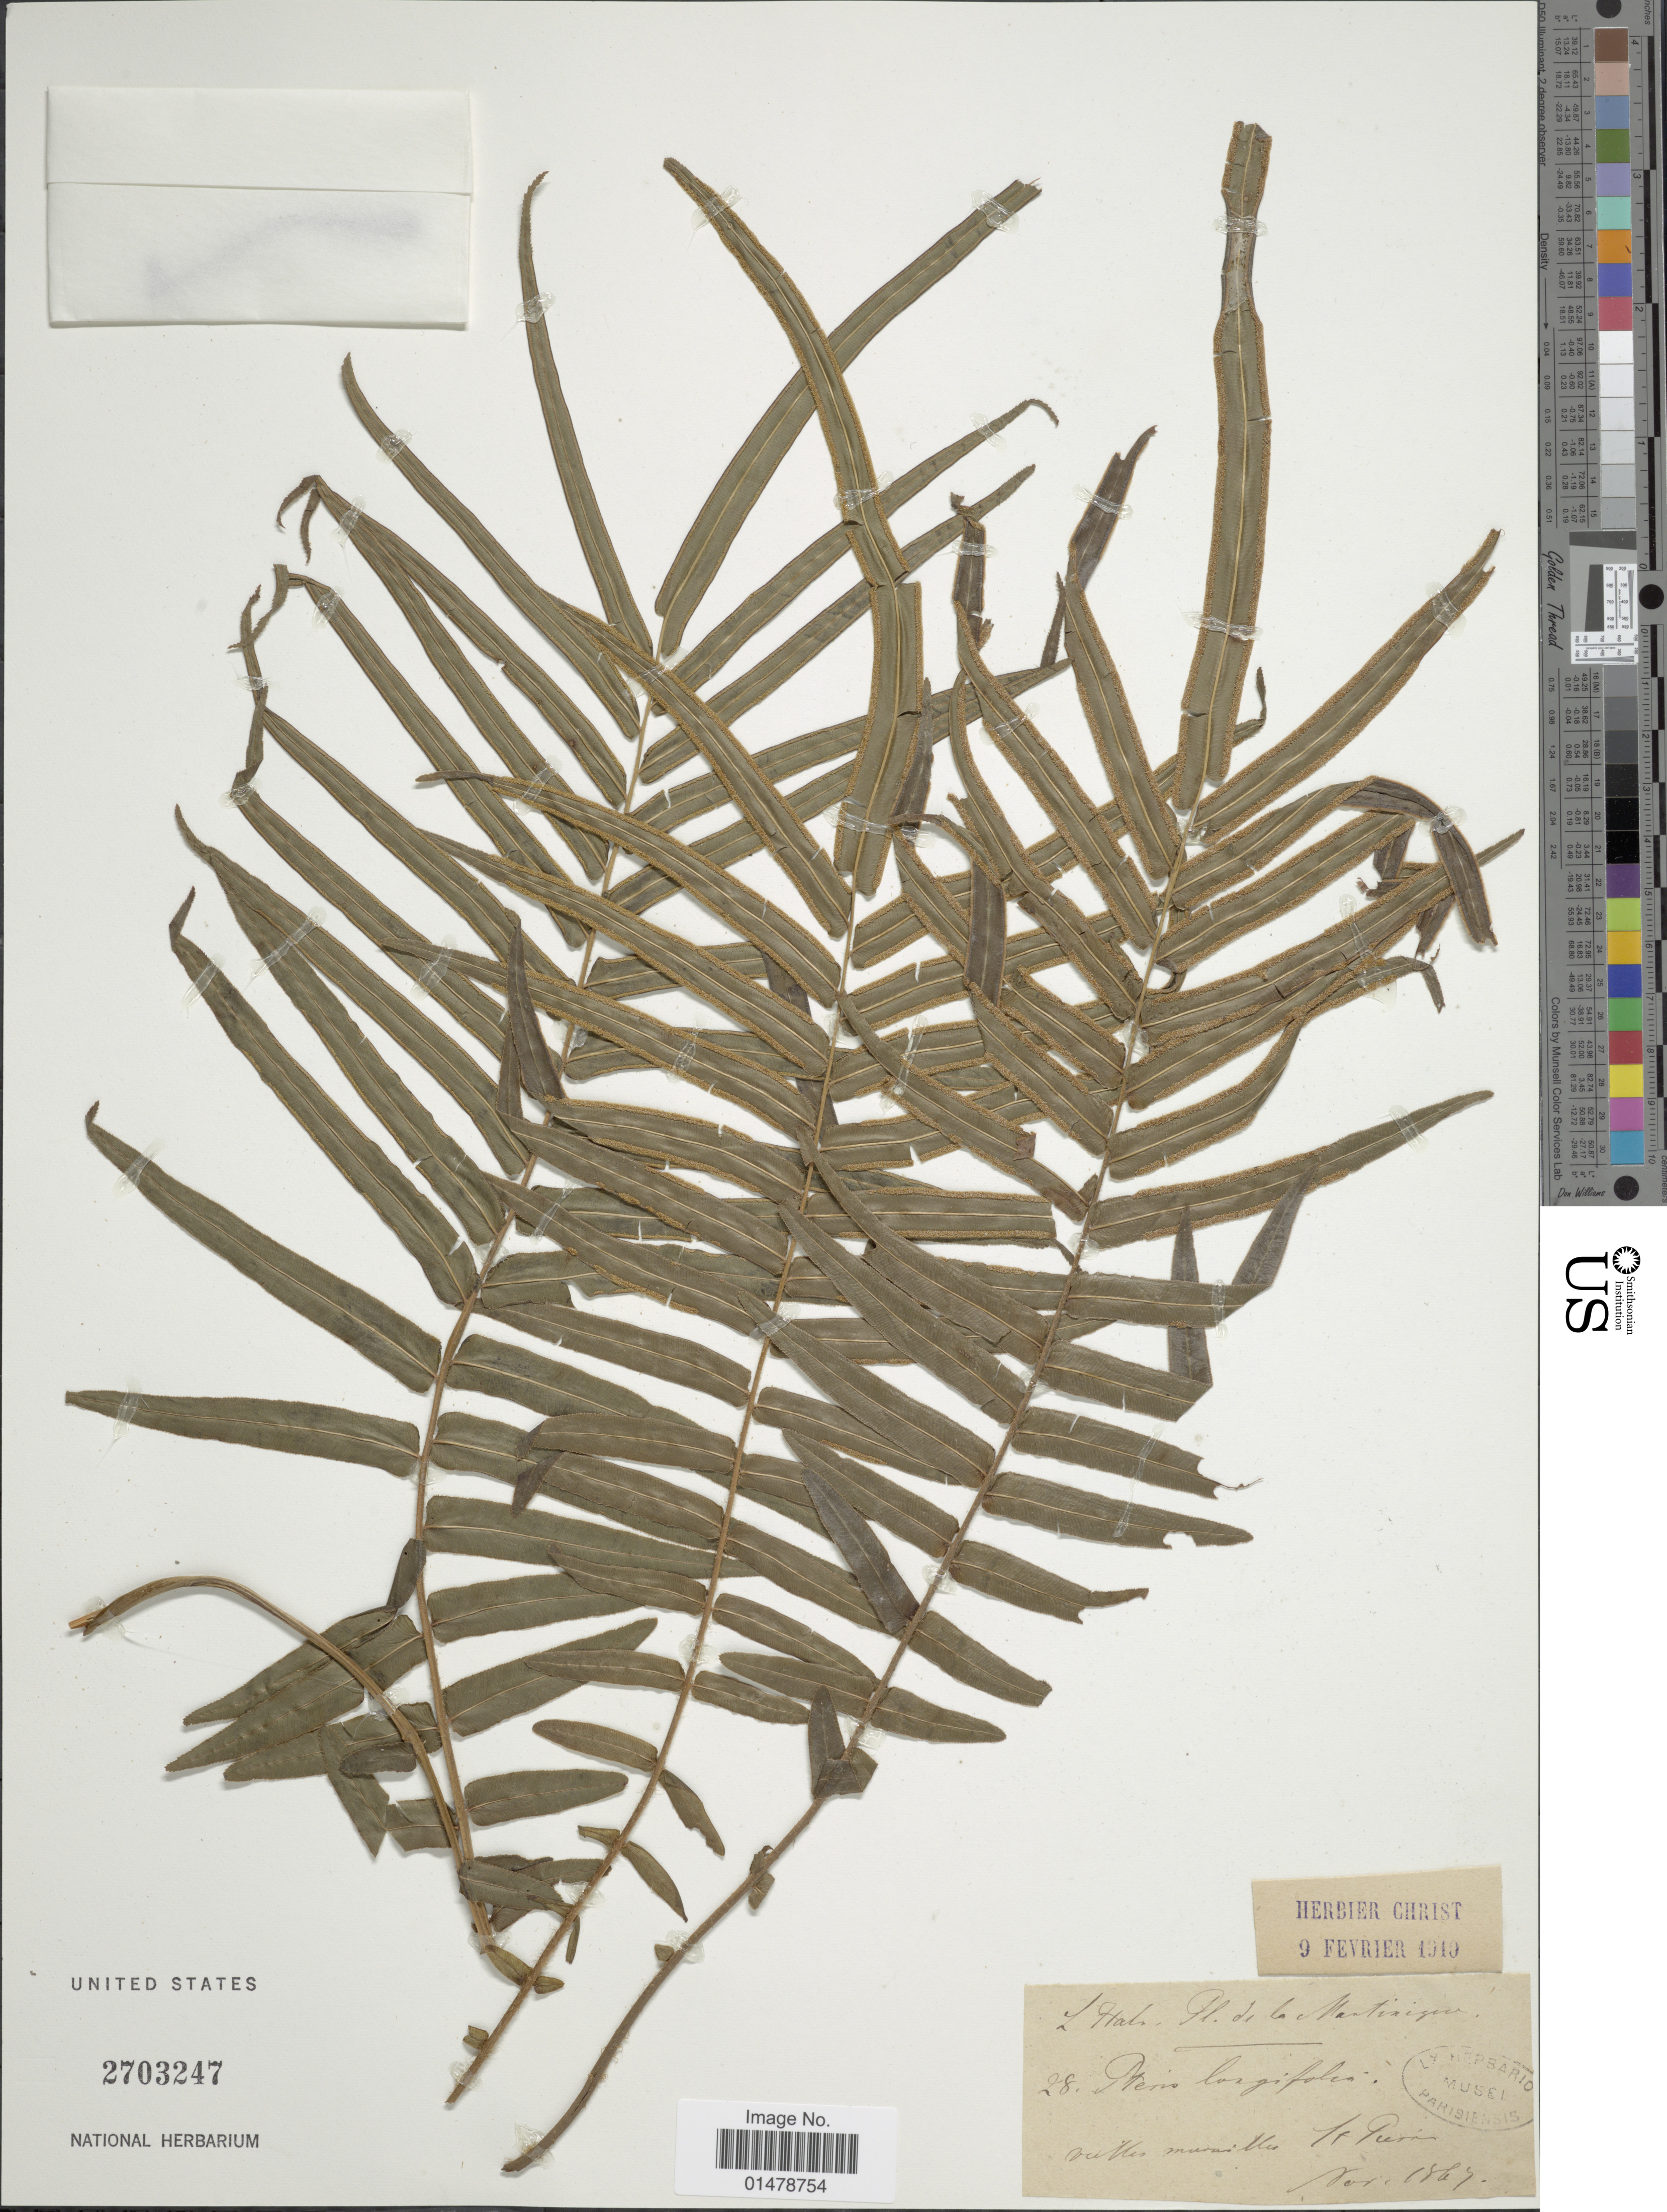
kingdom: Plantae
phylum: Tracheophyta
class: Polypodiopsida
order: Polypodiales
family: Pteridaceae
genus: Pteris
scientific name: Pteris longifolia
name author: L.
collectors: L. Hals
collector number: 28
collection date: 1867-11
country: Martinique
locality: Vulles murailles St. Pura. [interpreted]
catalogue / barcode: US 2703247